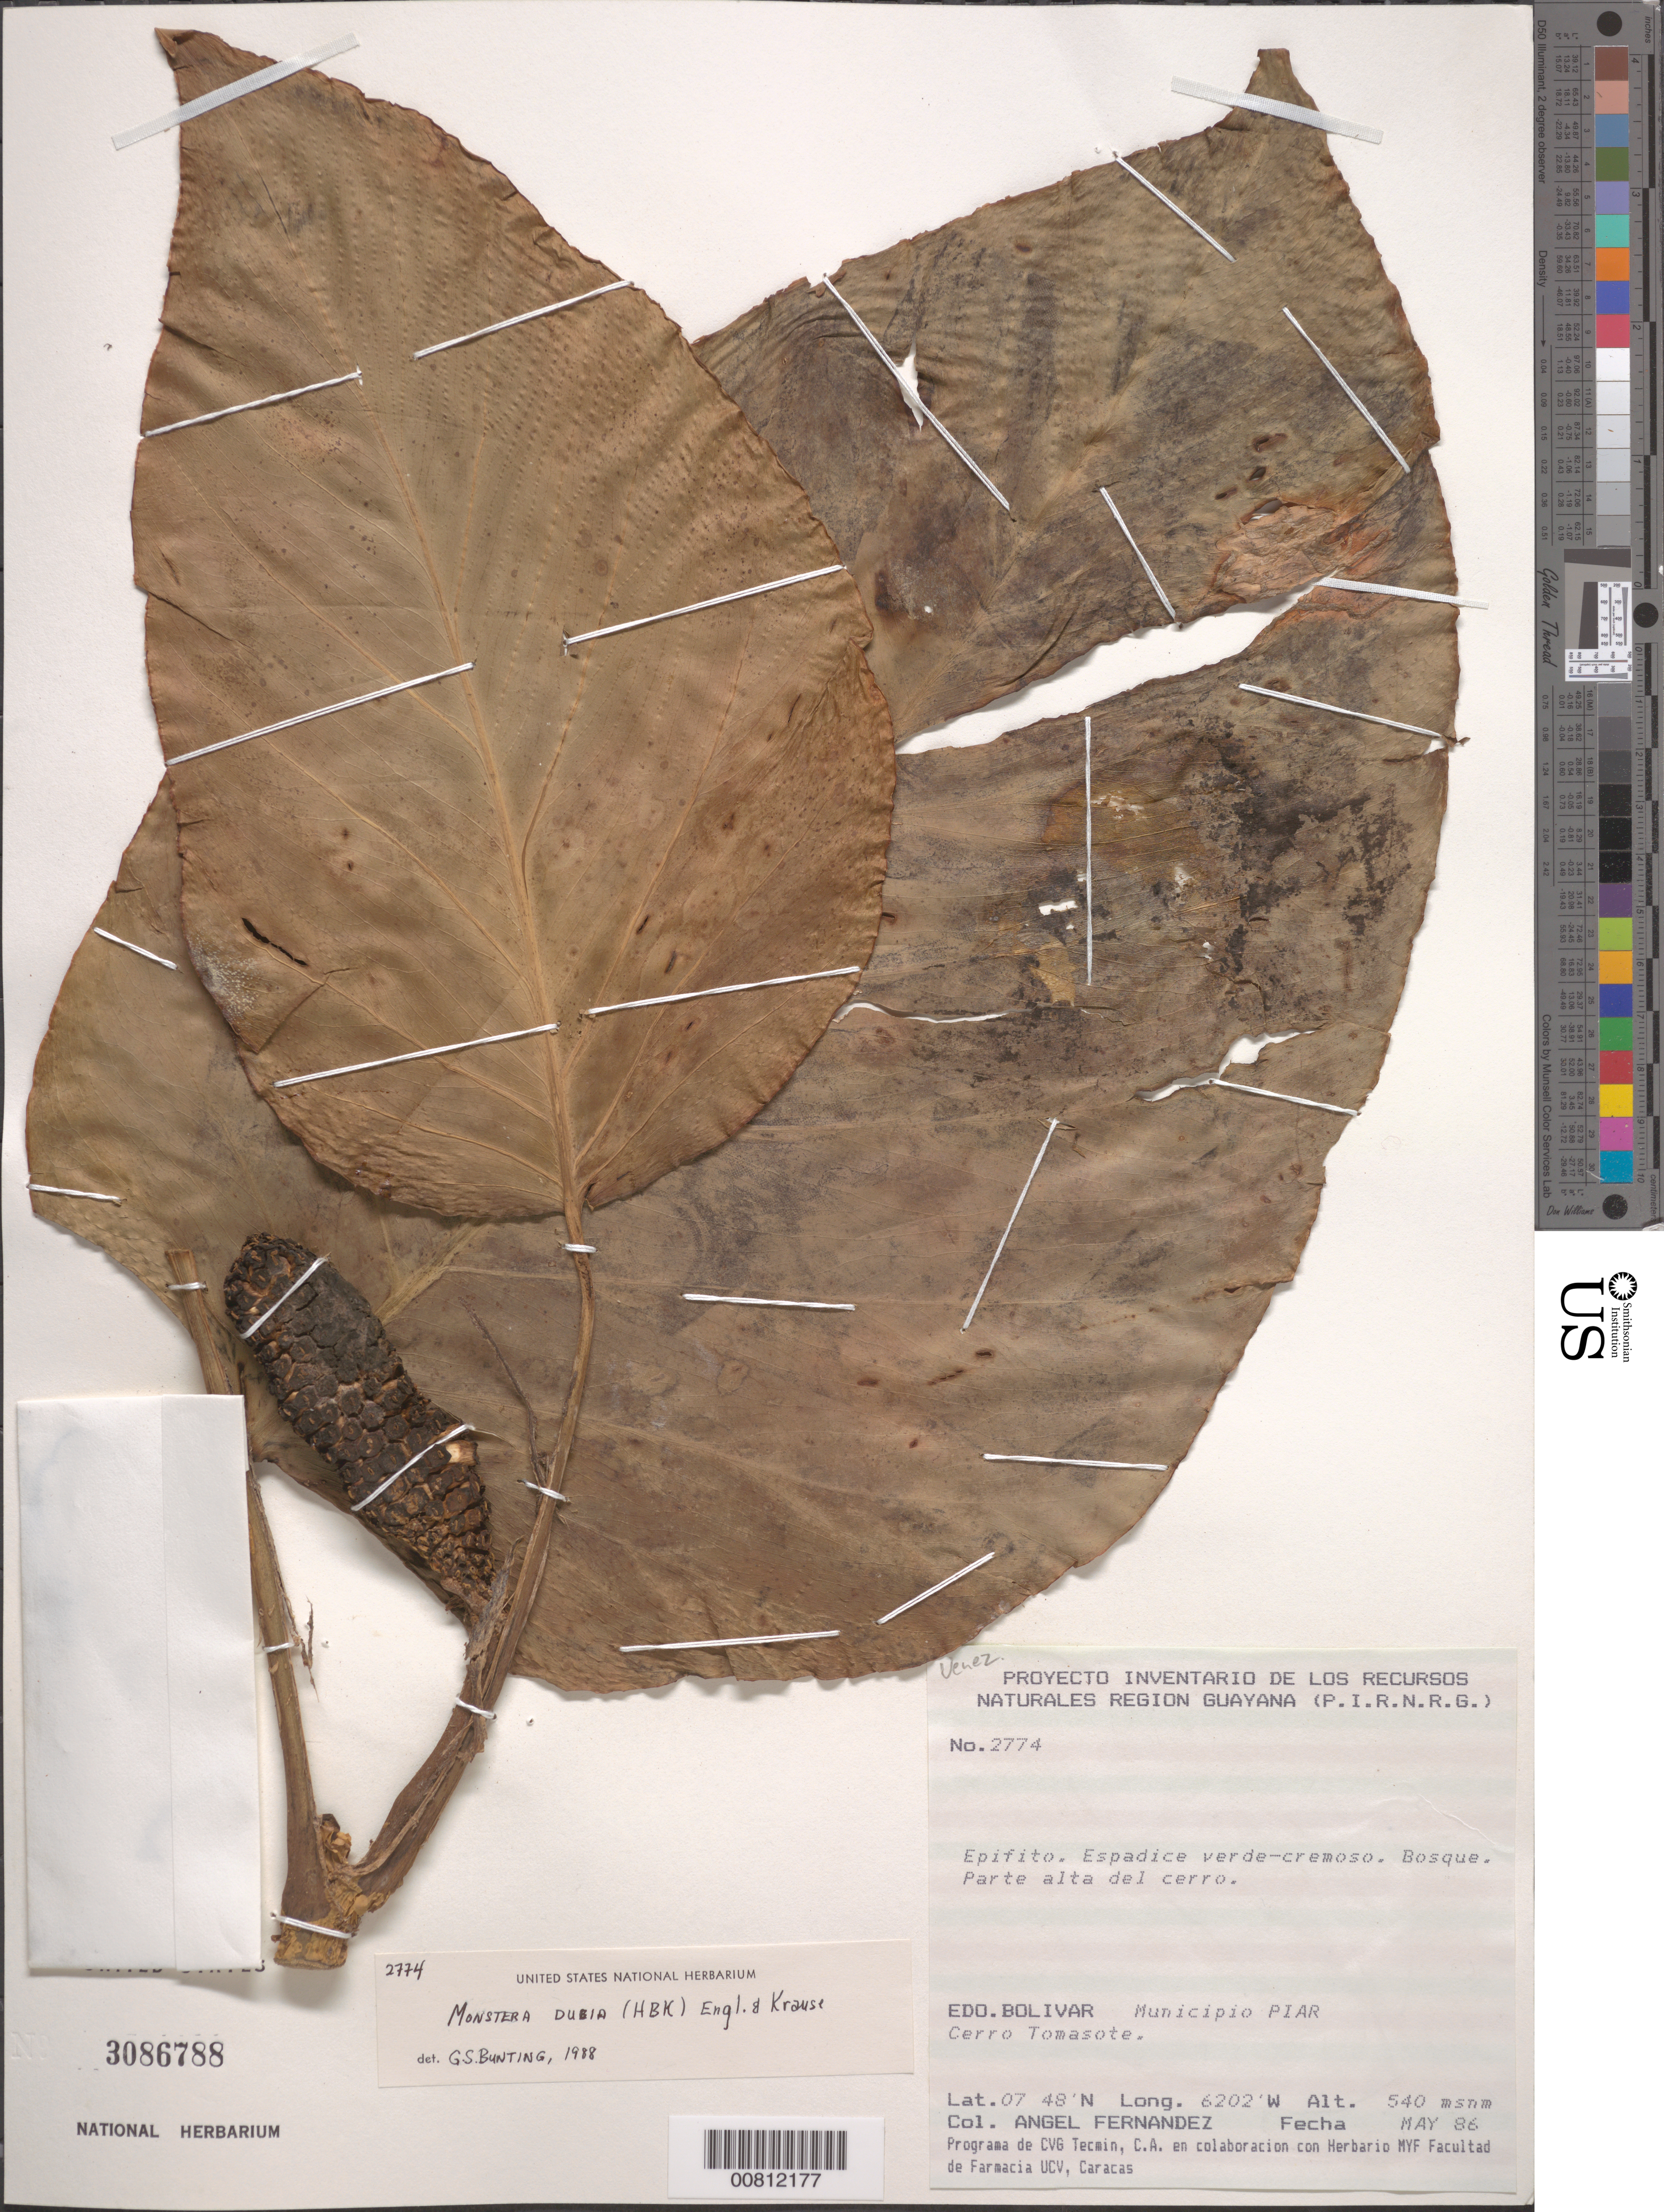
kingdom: Plantae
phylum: Tracheophyta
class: Liliopsida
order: Alismatales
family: Araceae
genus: Monstera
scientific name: Monstera dubia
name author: (Kunth) Engl. & K. Krause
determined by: Bunting, G. S.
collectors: A. Fernández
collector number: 2774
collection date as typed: May-86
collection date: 1986-05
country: Venezuela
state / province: Bolívar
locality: Mun. Piar, Cerro Tomasote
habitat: Bosque, parte alta del cerro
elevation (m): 540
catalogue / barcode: US 3086788